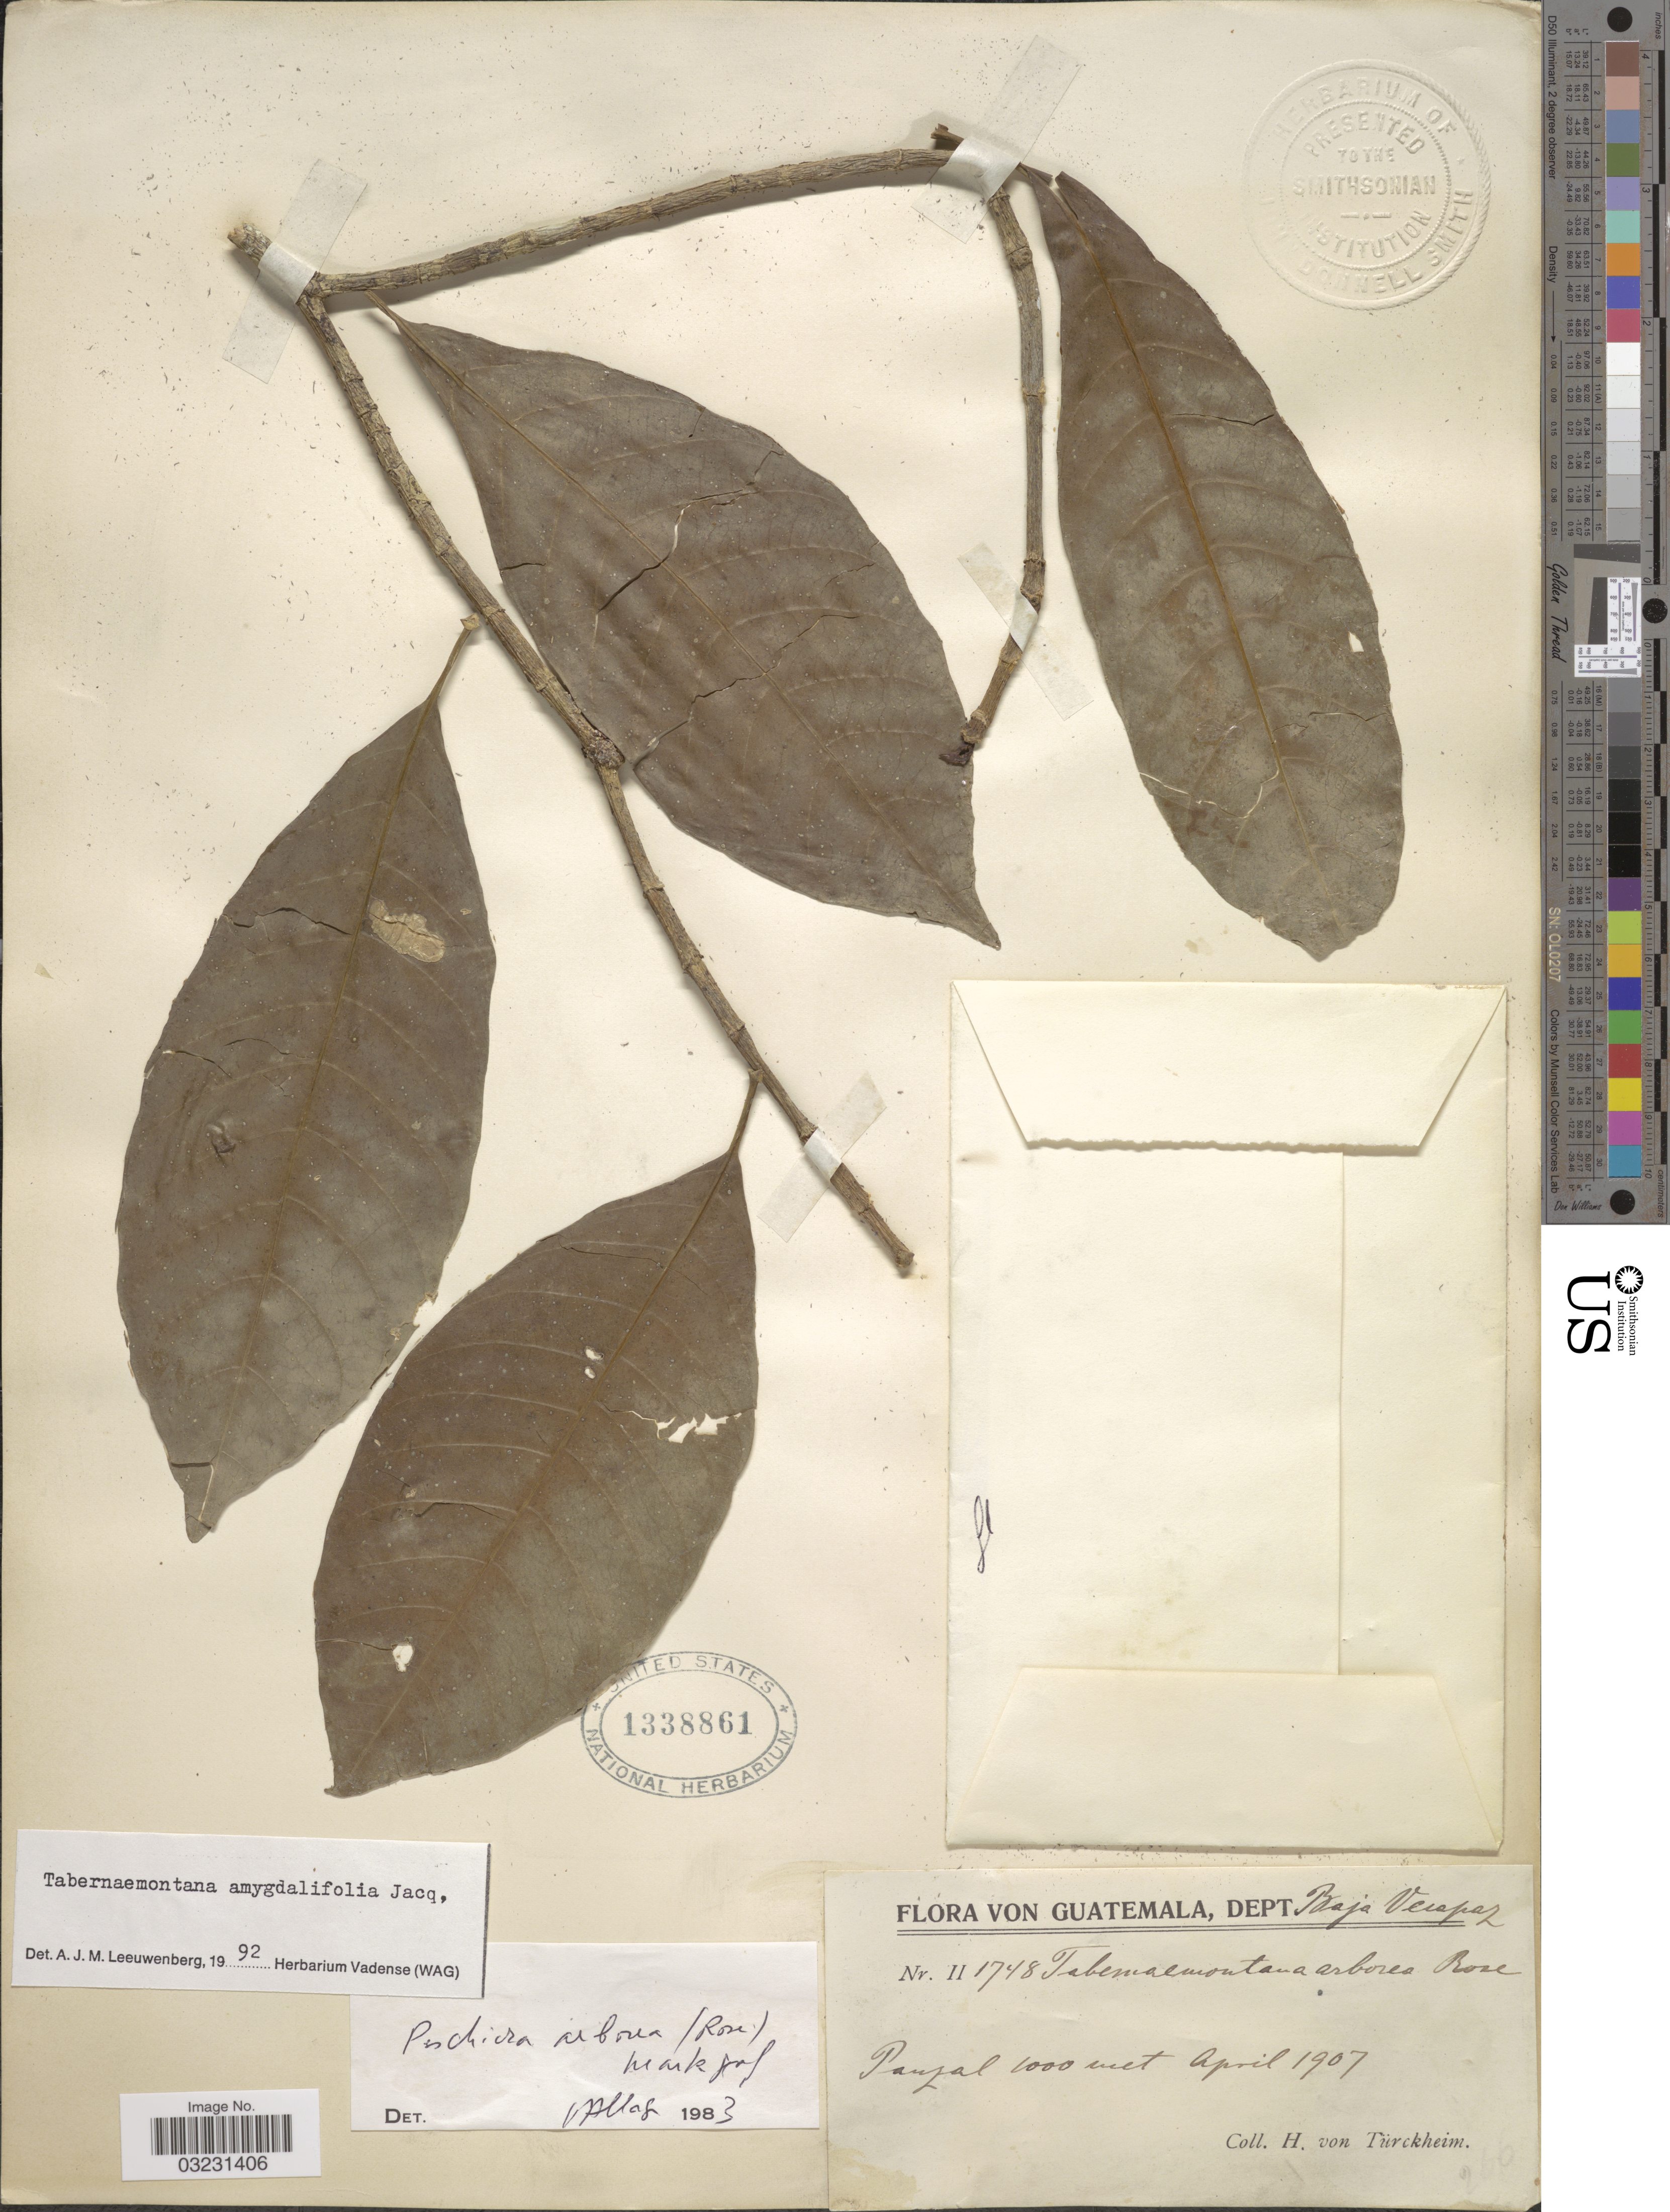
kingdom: Plantae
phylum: Tracheophyta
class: Magnoliopsida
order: Gentianales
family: Apocynaceae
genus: Tabernaemontana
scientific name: Tabernaemontana amygdalifolia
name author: Jacq.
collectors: H. von Türckheim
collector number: II1748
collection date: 1907-04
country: Guatemala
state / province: Baja Verapaz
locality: Dept. Baja Verapaz, Pauzal.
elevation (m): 1000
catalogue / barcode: US 1338861